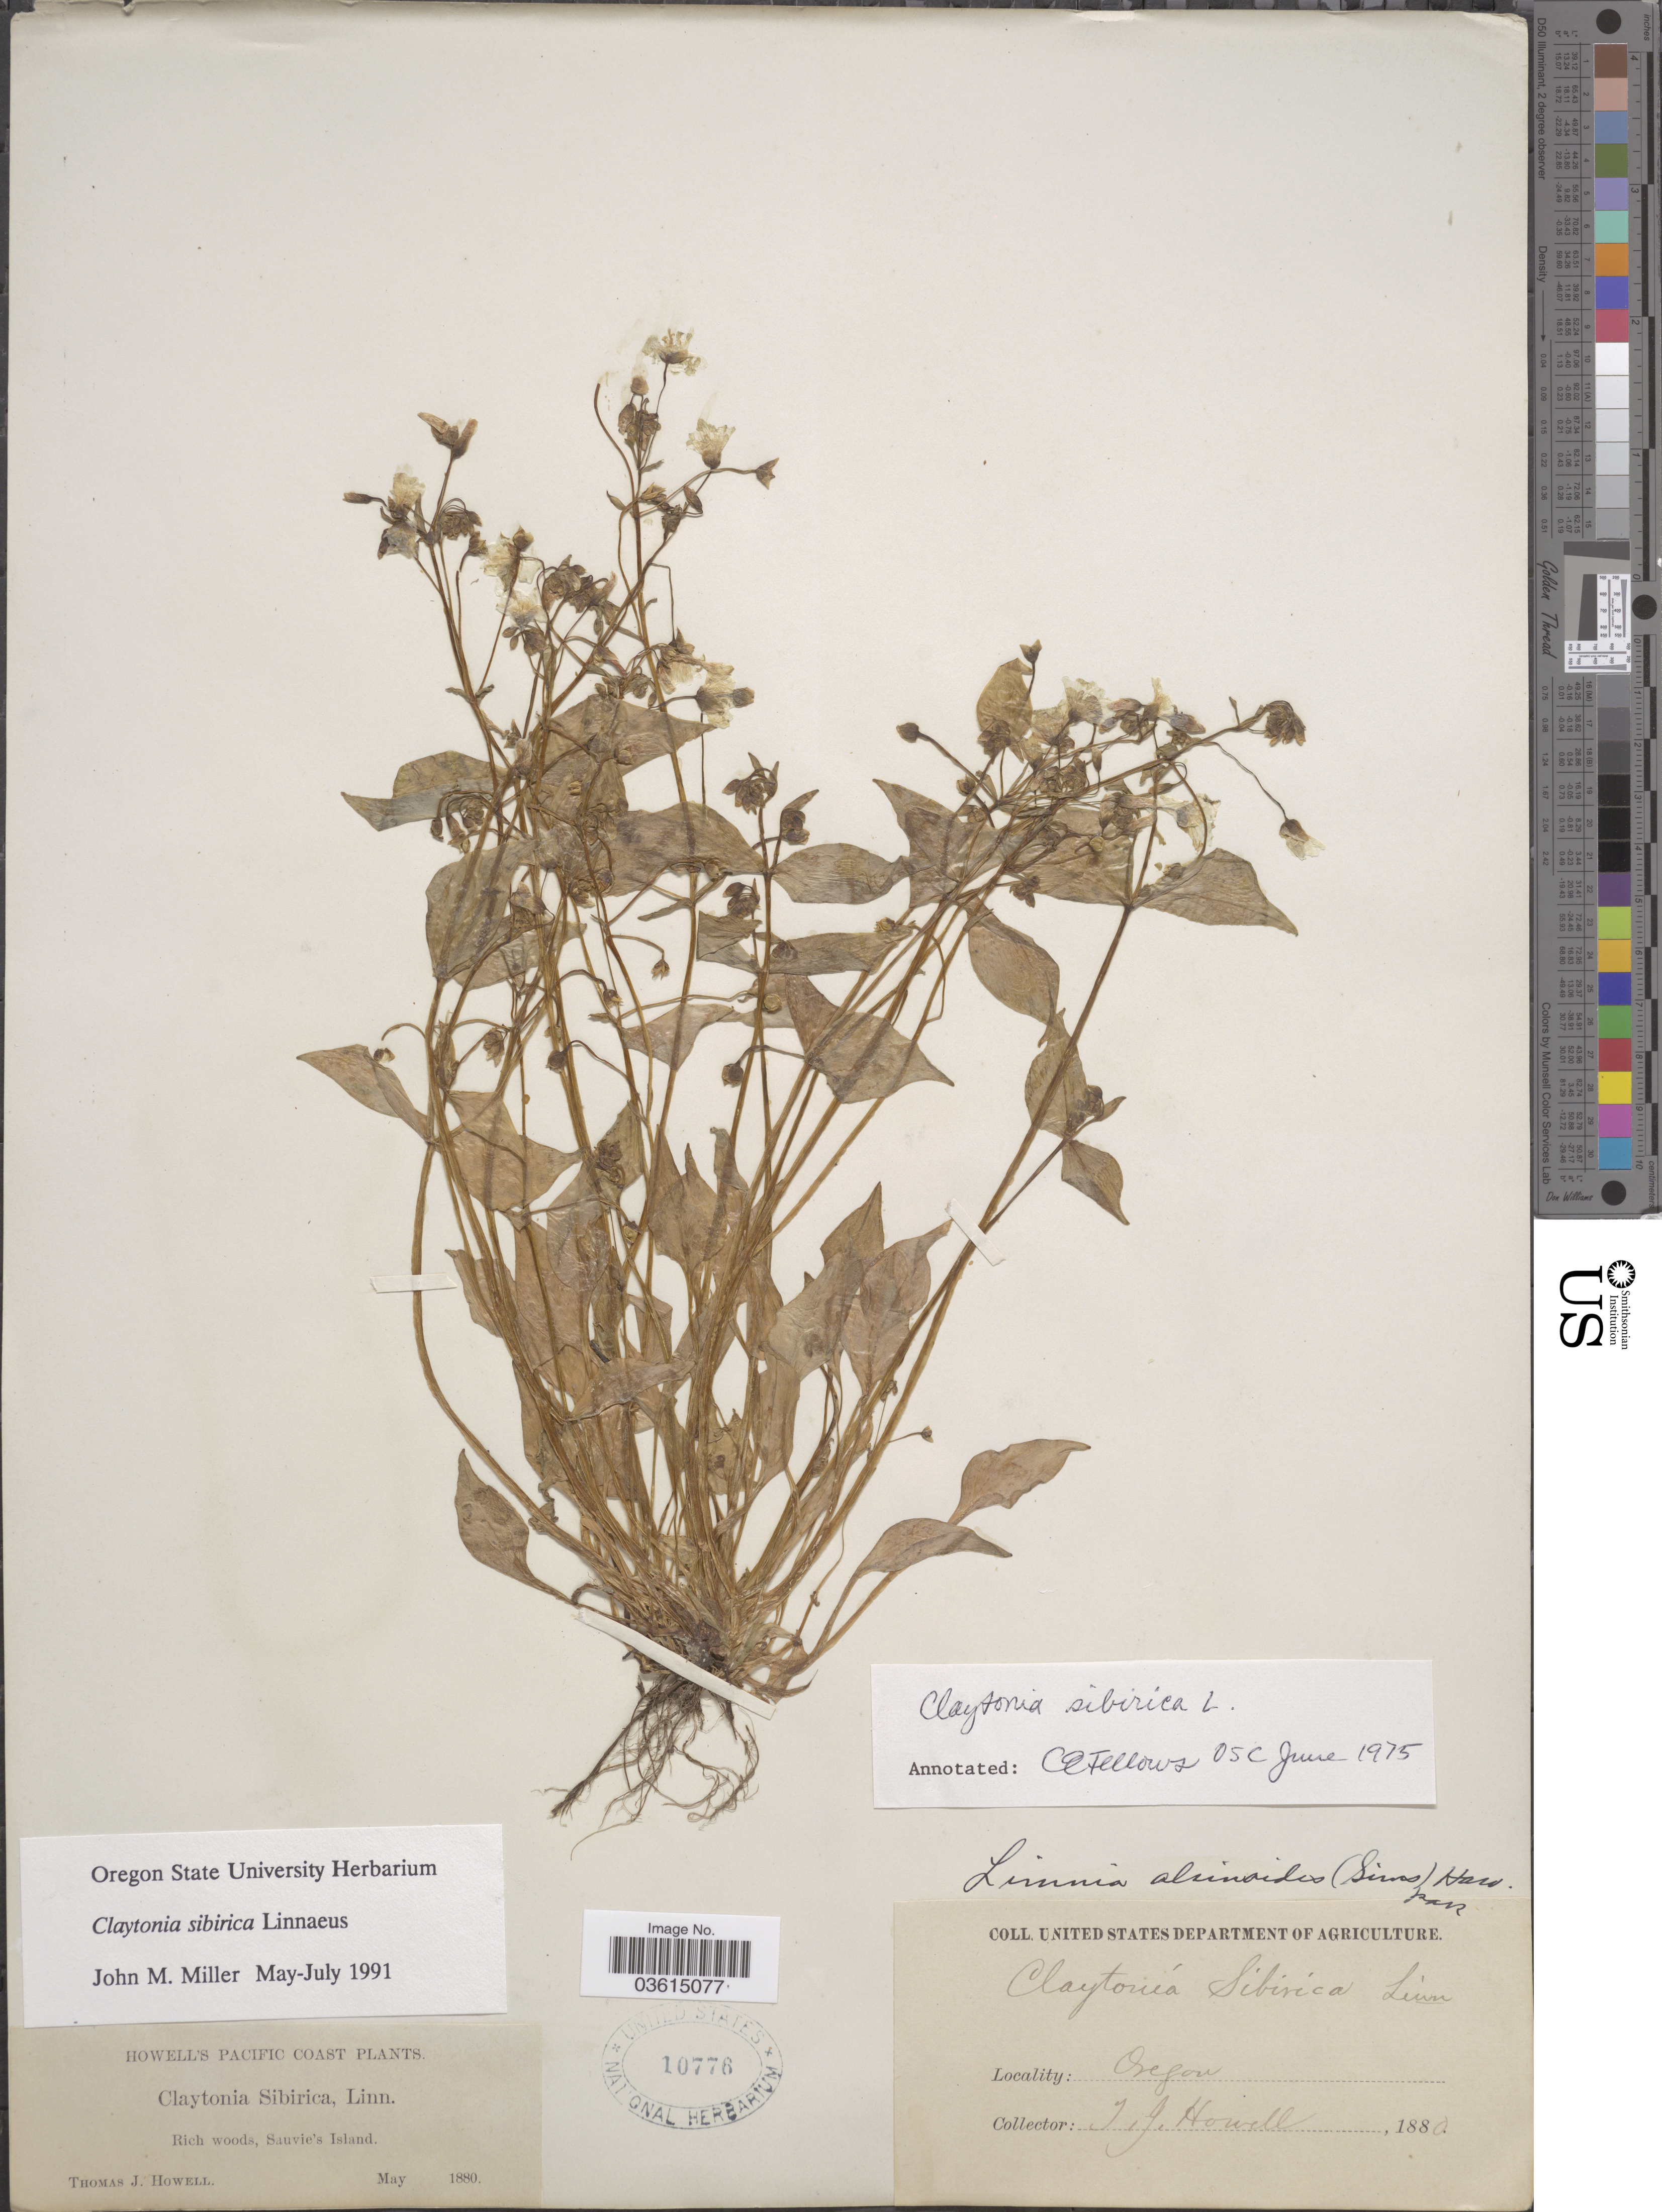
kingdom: Plantae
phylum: Tracheophyta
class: Magnoliopsida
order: Caryophyllales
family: Montiaceae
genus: Claytonia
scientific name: Claytonia sibirica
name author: L.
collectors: T. J. Howell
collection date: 1880-05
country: United States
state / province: Oregon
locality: Pacific Coast. Rich woods, Sauvie's Island.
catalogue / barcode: US 10776